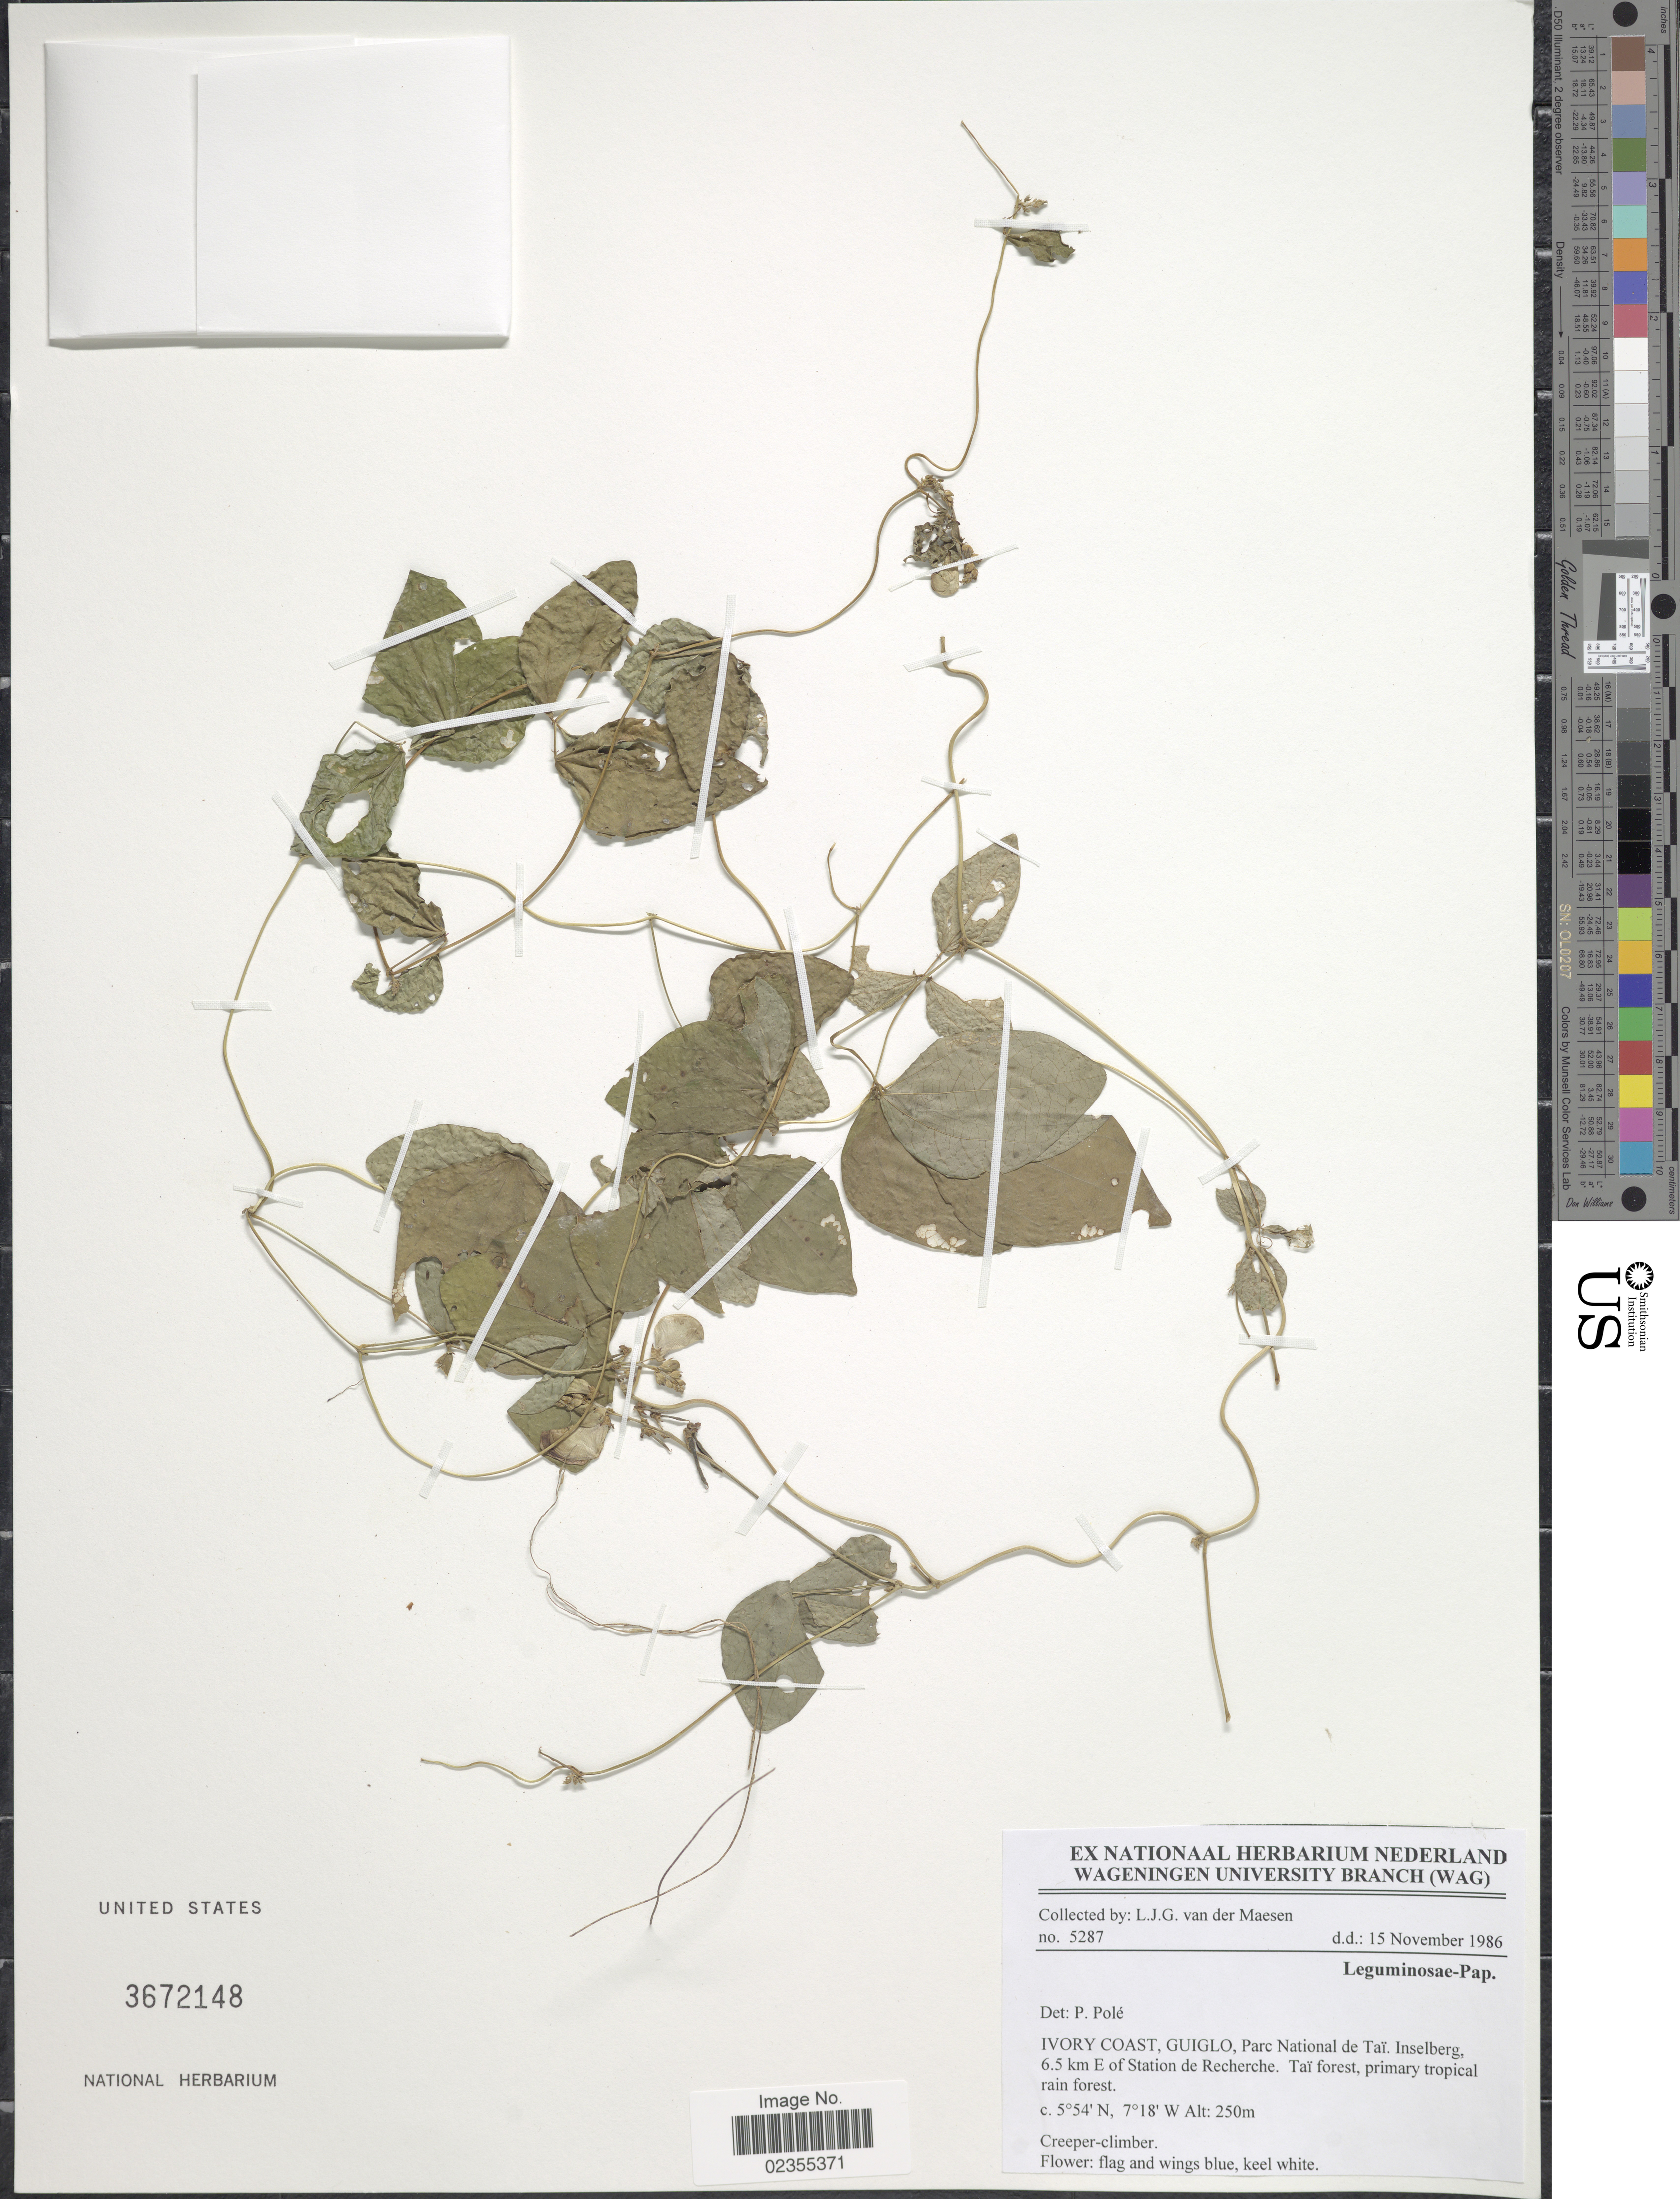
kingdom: Plantae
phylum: Tracheophyta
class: Magnoliopsida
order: Fabales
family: Fabaceae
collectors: L. van der Maesen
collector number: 5287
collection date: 1986-11-15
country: Ivory Coast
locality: Guiglo, Parc National de Taï. Inselberg, 6.5 km E of Station de Recherche. Taï forest, primary tropical rain forest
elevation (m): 250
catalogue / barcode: US 3672148